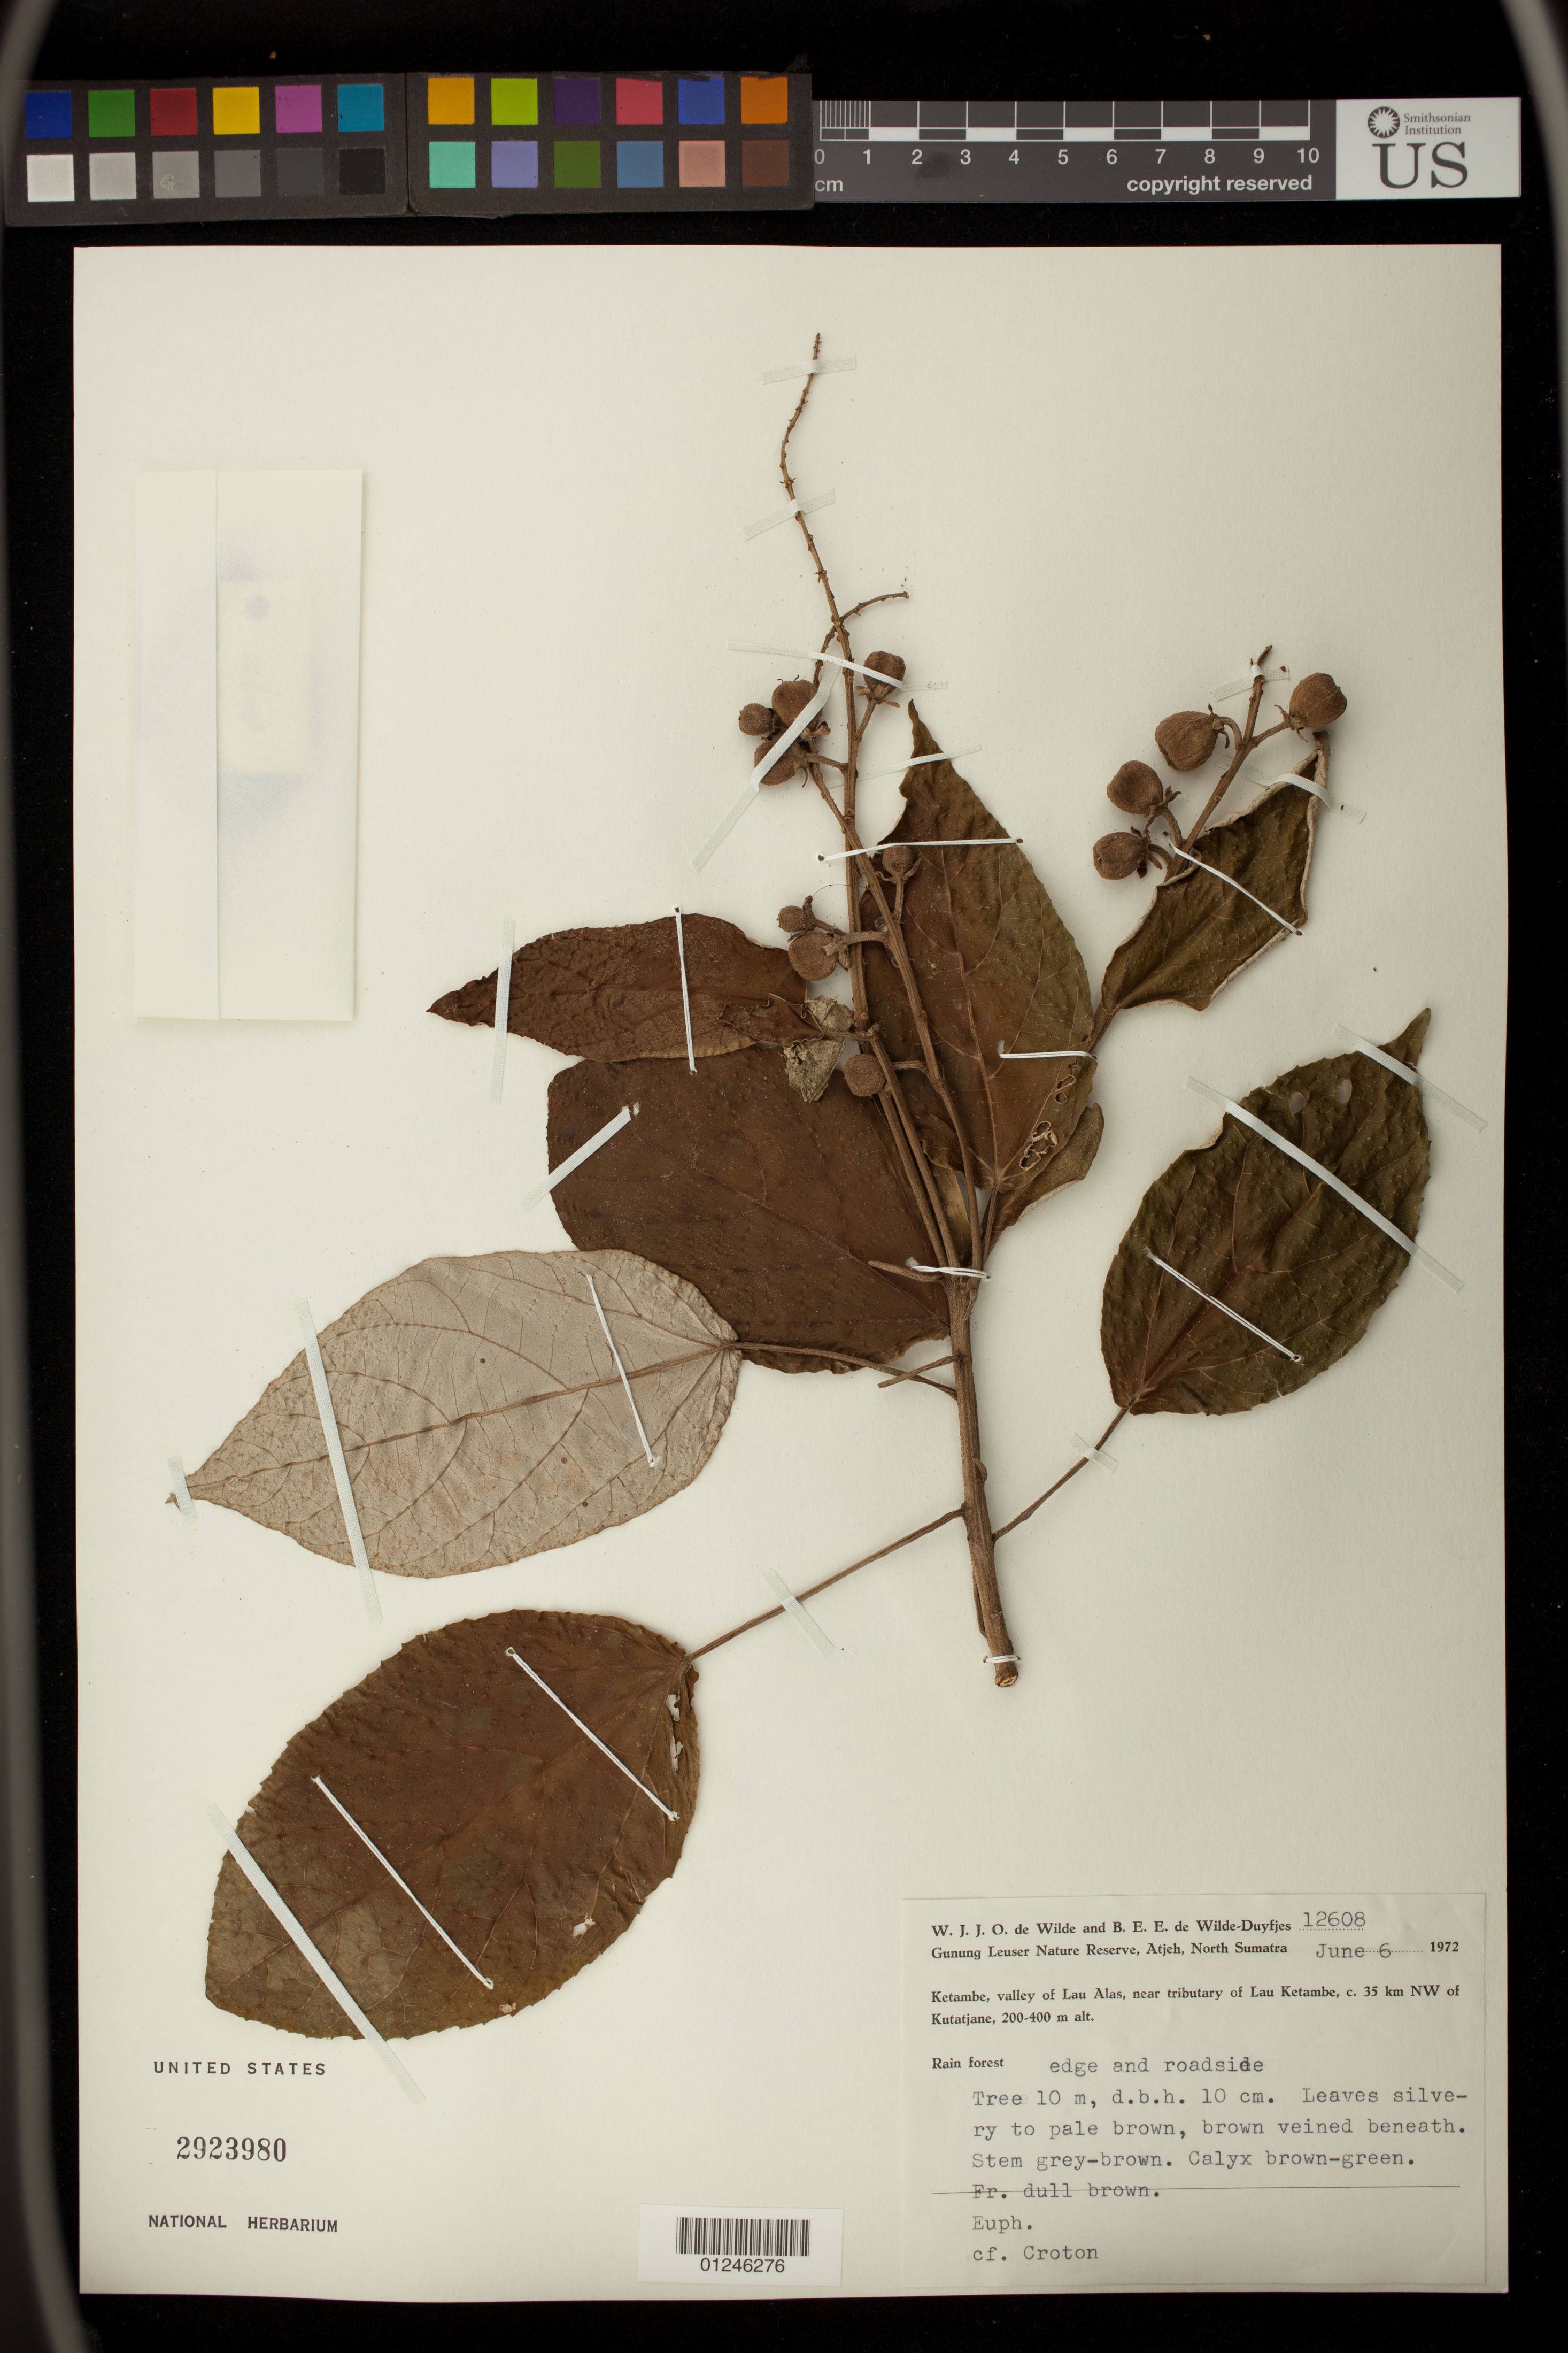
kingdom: Plantae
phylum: Tracheophyta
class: Magnoliopsida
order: Malpighiales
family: Euphorbiaceae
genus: Croton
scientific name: Croton sp.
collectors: W. J. de Wilde & B. E. de Wilde-Duyfjes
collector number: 12608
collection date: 1972-06-06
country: Indonesia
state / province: Sumatra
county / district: Sumatera Utara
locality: Gunung Leuser Nature Reserve, Atjeh, Ketambe, valley of Lau Alas, near tributary of Lau Ketambe c. 35 km NW of Kutatjane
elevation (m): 200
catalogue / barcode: US 2923980